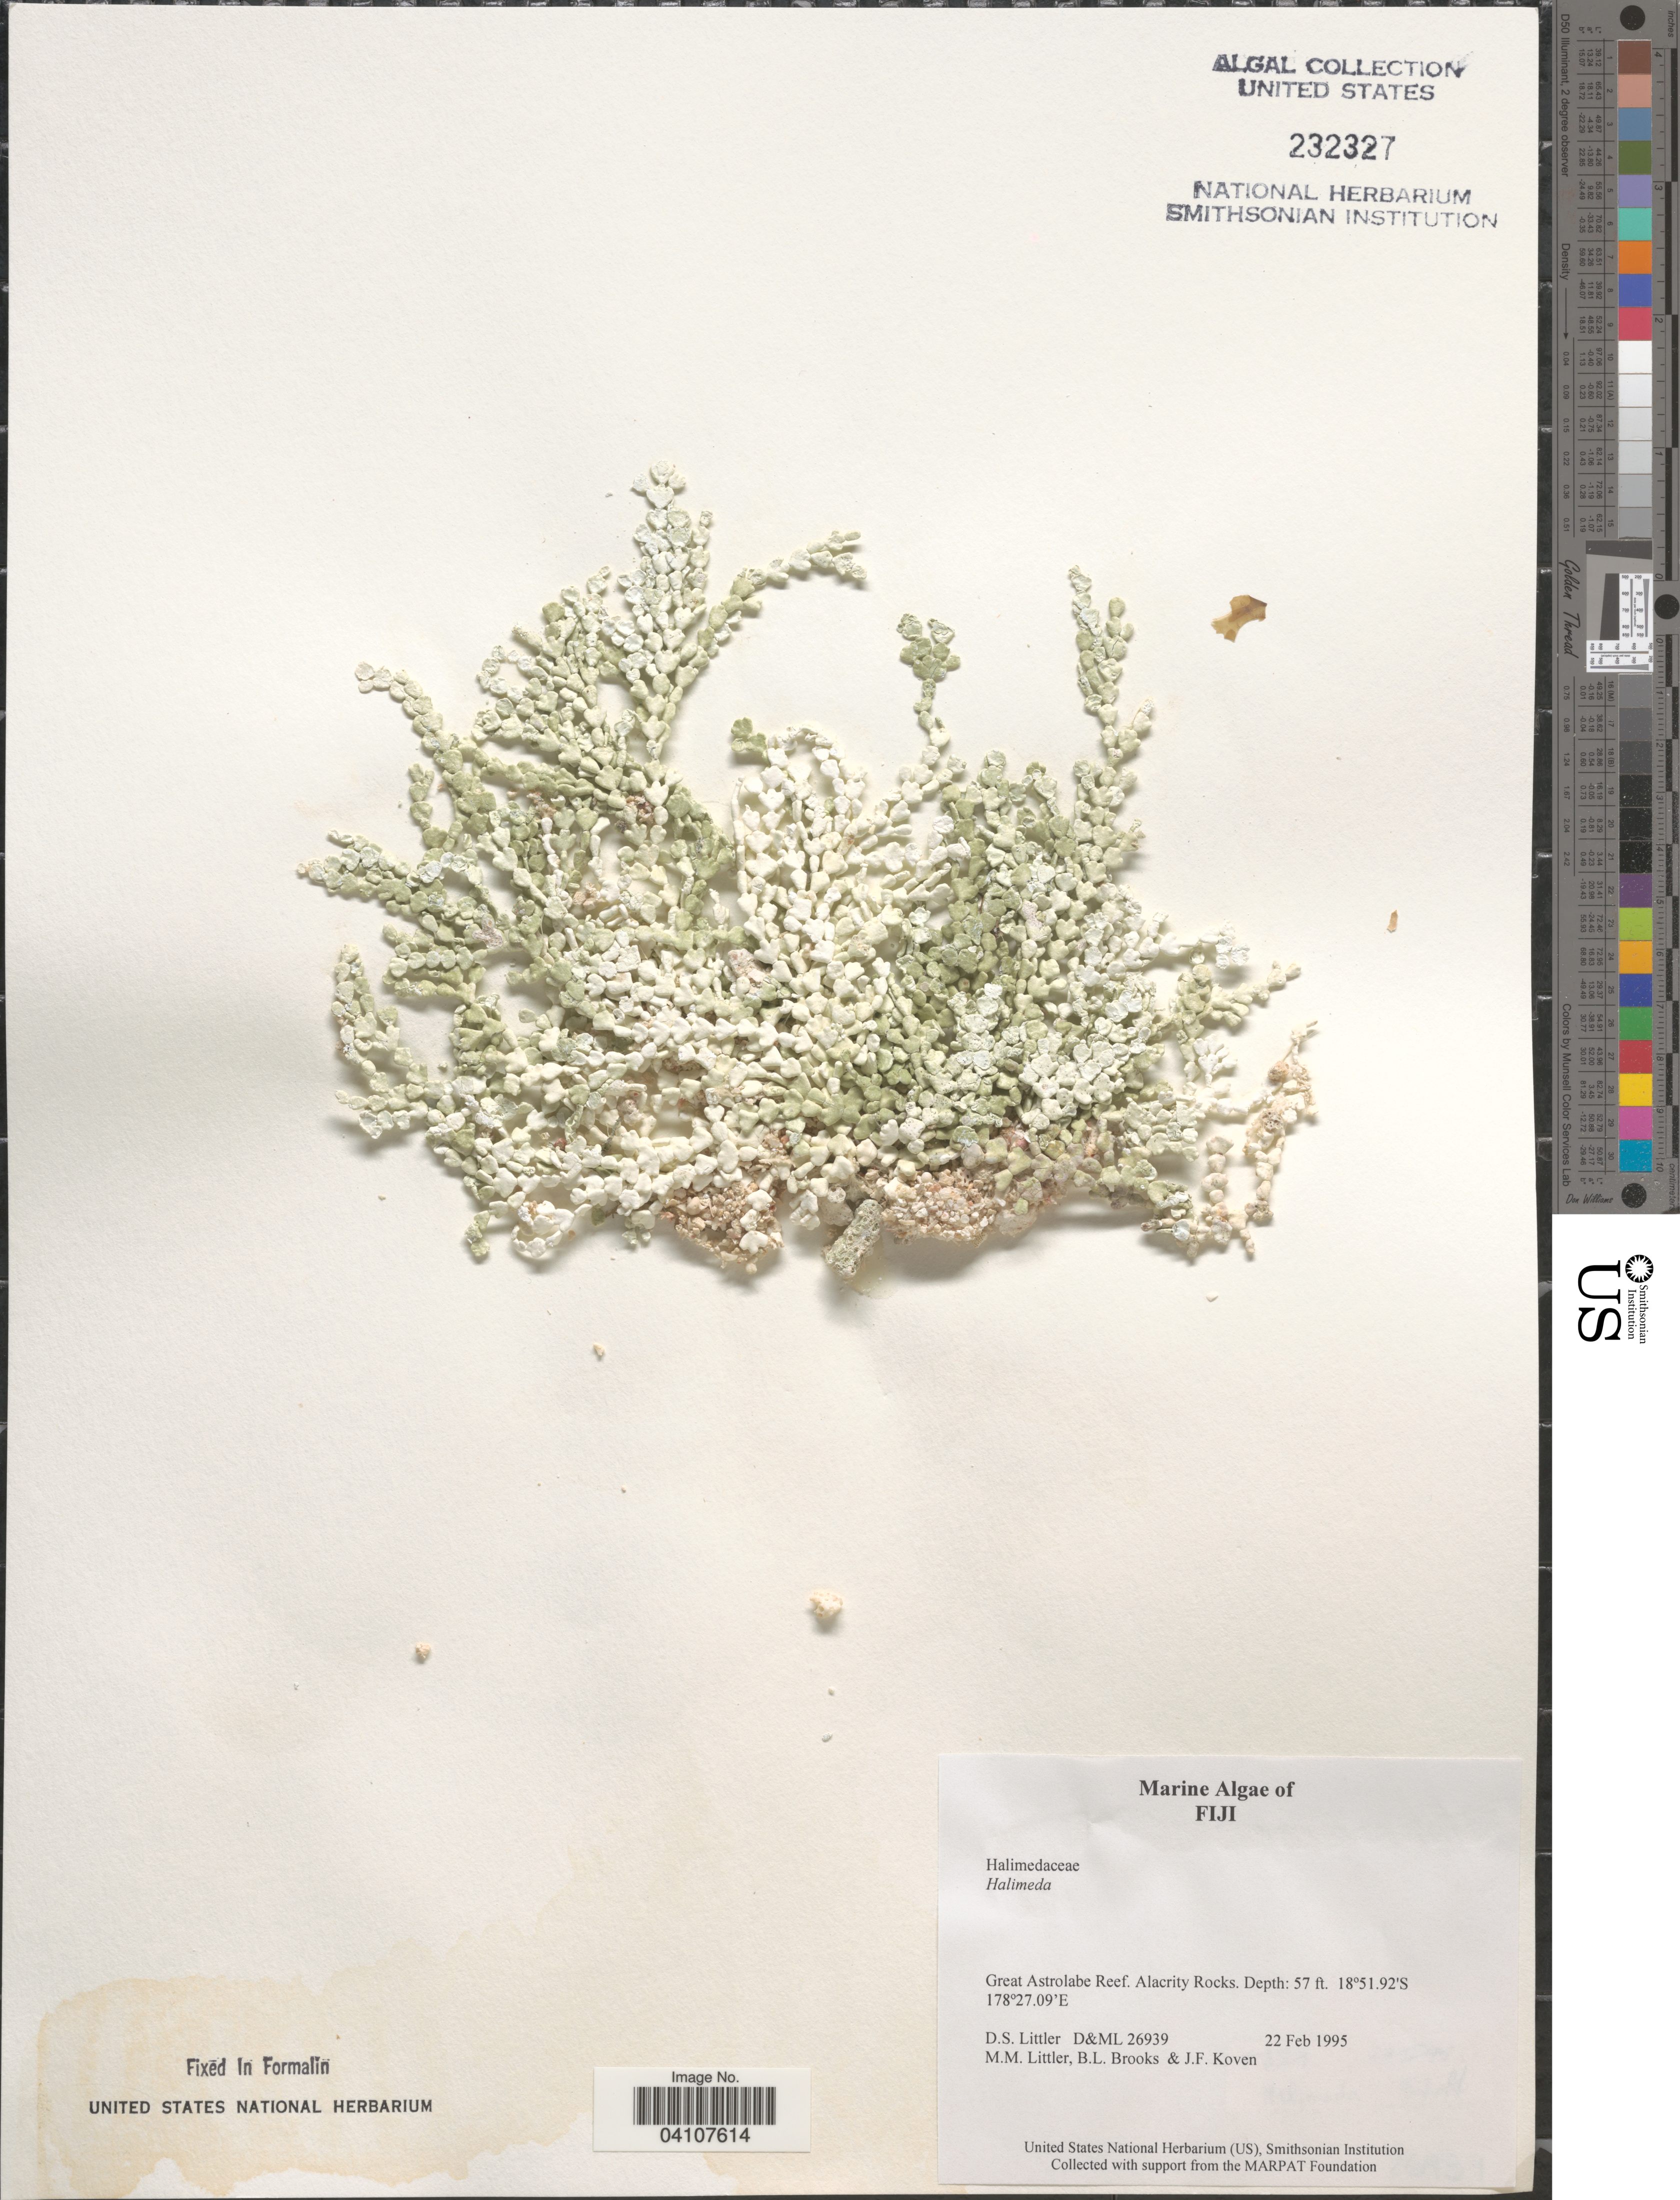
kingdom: Plantae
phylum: Chlorophyta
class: Ulvophyceae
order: Bryopsidales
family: Halimedaceae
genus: Halimeda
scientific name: Halimeda sp.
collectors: D. S. Littler, B. Brooks & J. Koven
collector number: D&ML26939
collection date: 1995-02-22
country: Fiji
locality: Great Astrolabe Reef. Alacrity Rocks.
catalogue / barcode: US 232327